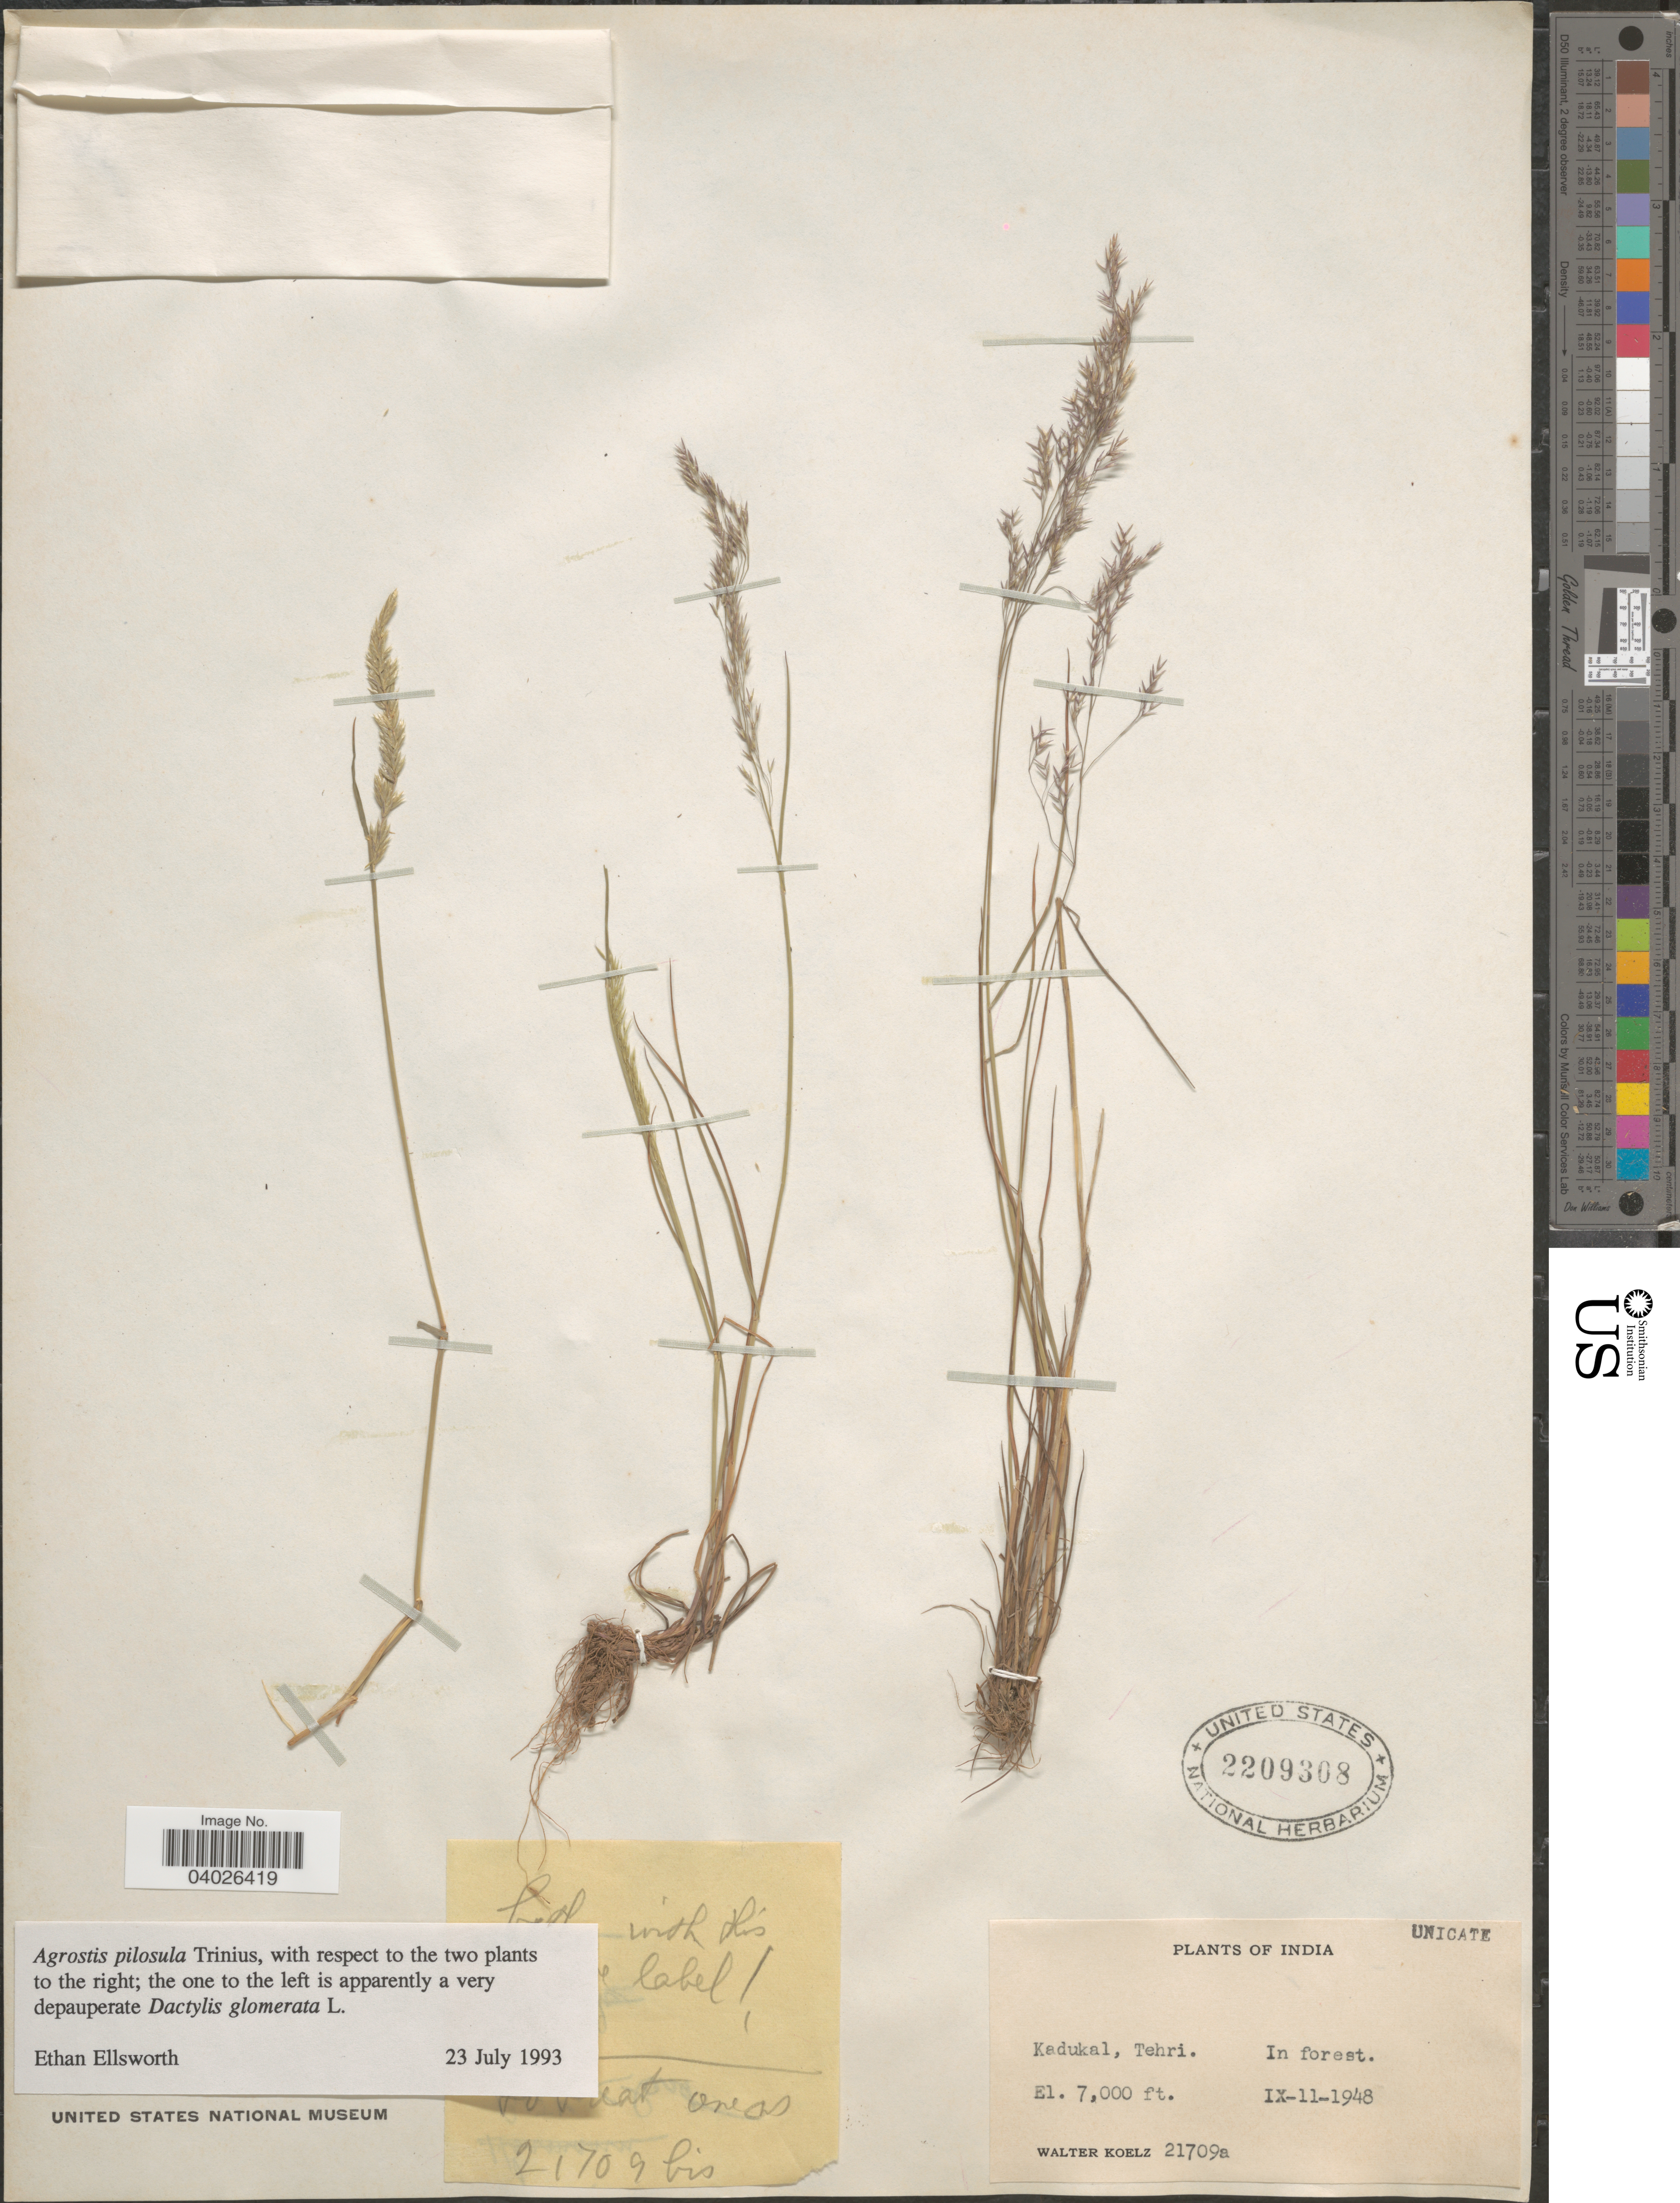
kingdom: Plantae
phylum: Tracheophyta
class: Liliopsida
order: Poales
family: Poaceae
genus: Agrostis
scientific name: Agrostis pilosula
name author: Trin.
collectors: W. N. Koelz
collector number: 21709a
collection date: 1948-09-11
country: India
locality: Kadukal, Tehri.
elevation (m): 2134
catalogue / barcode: US 2209308